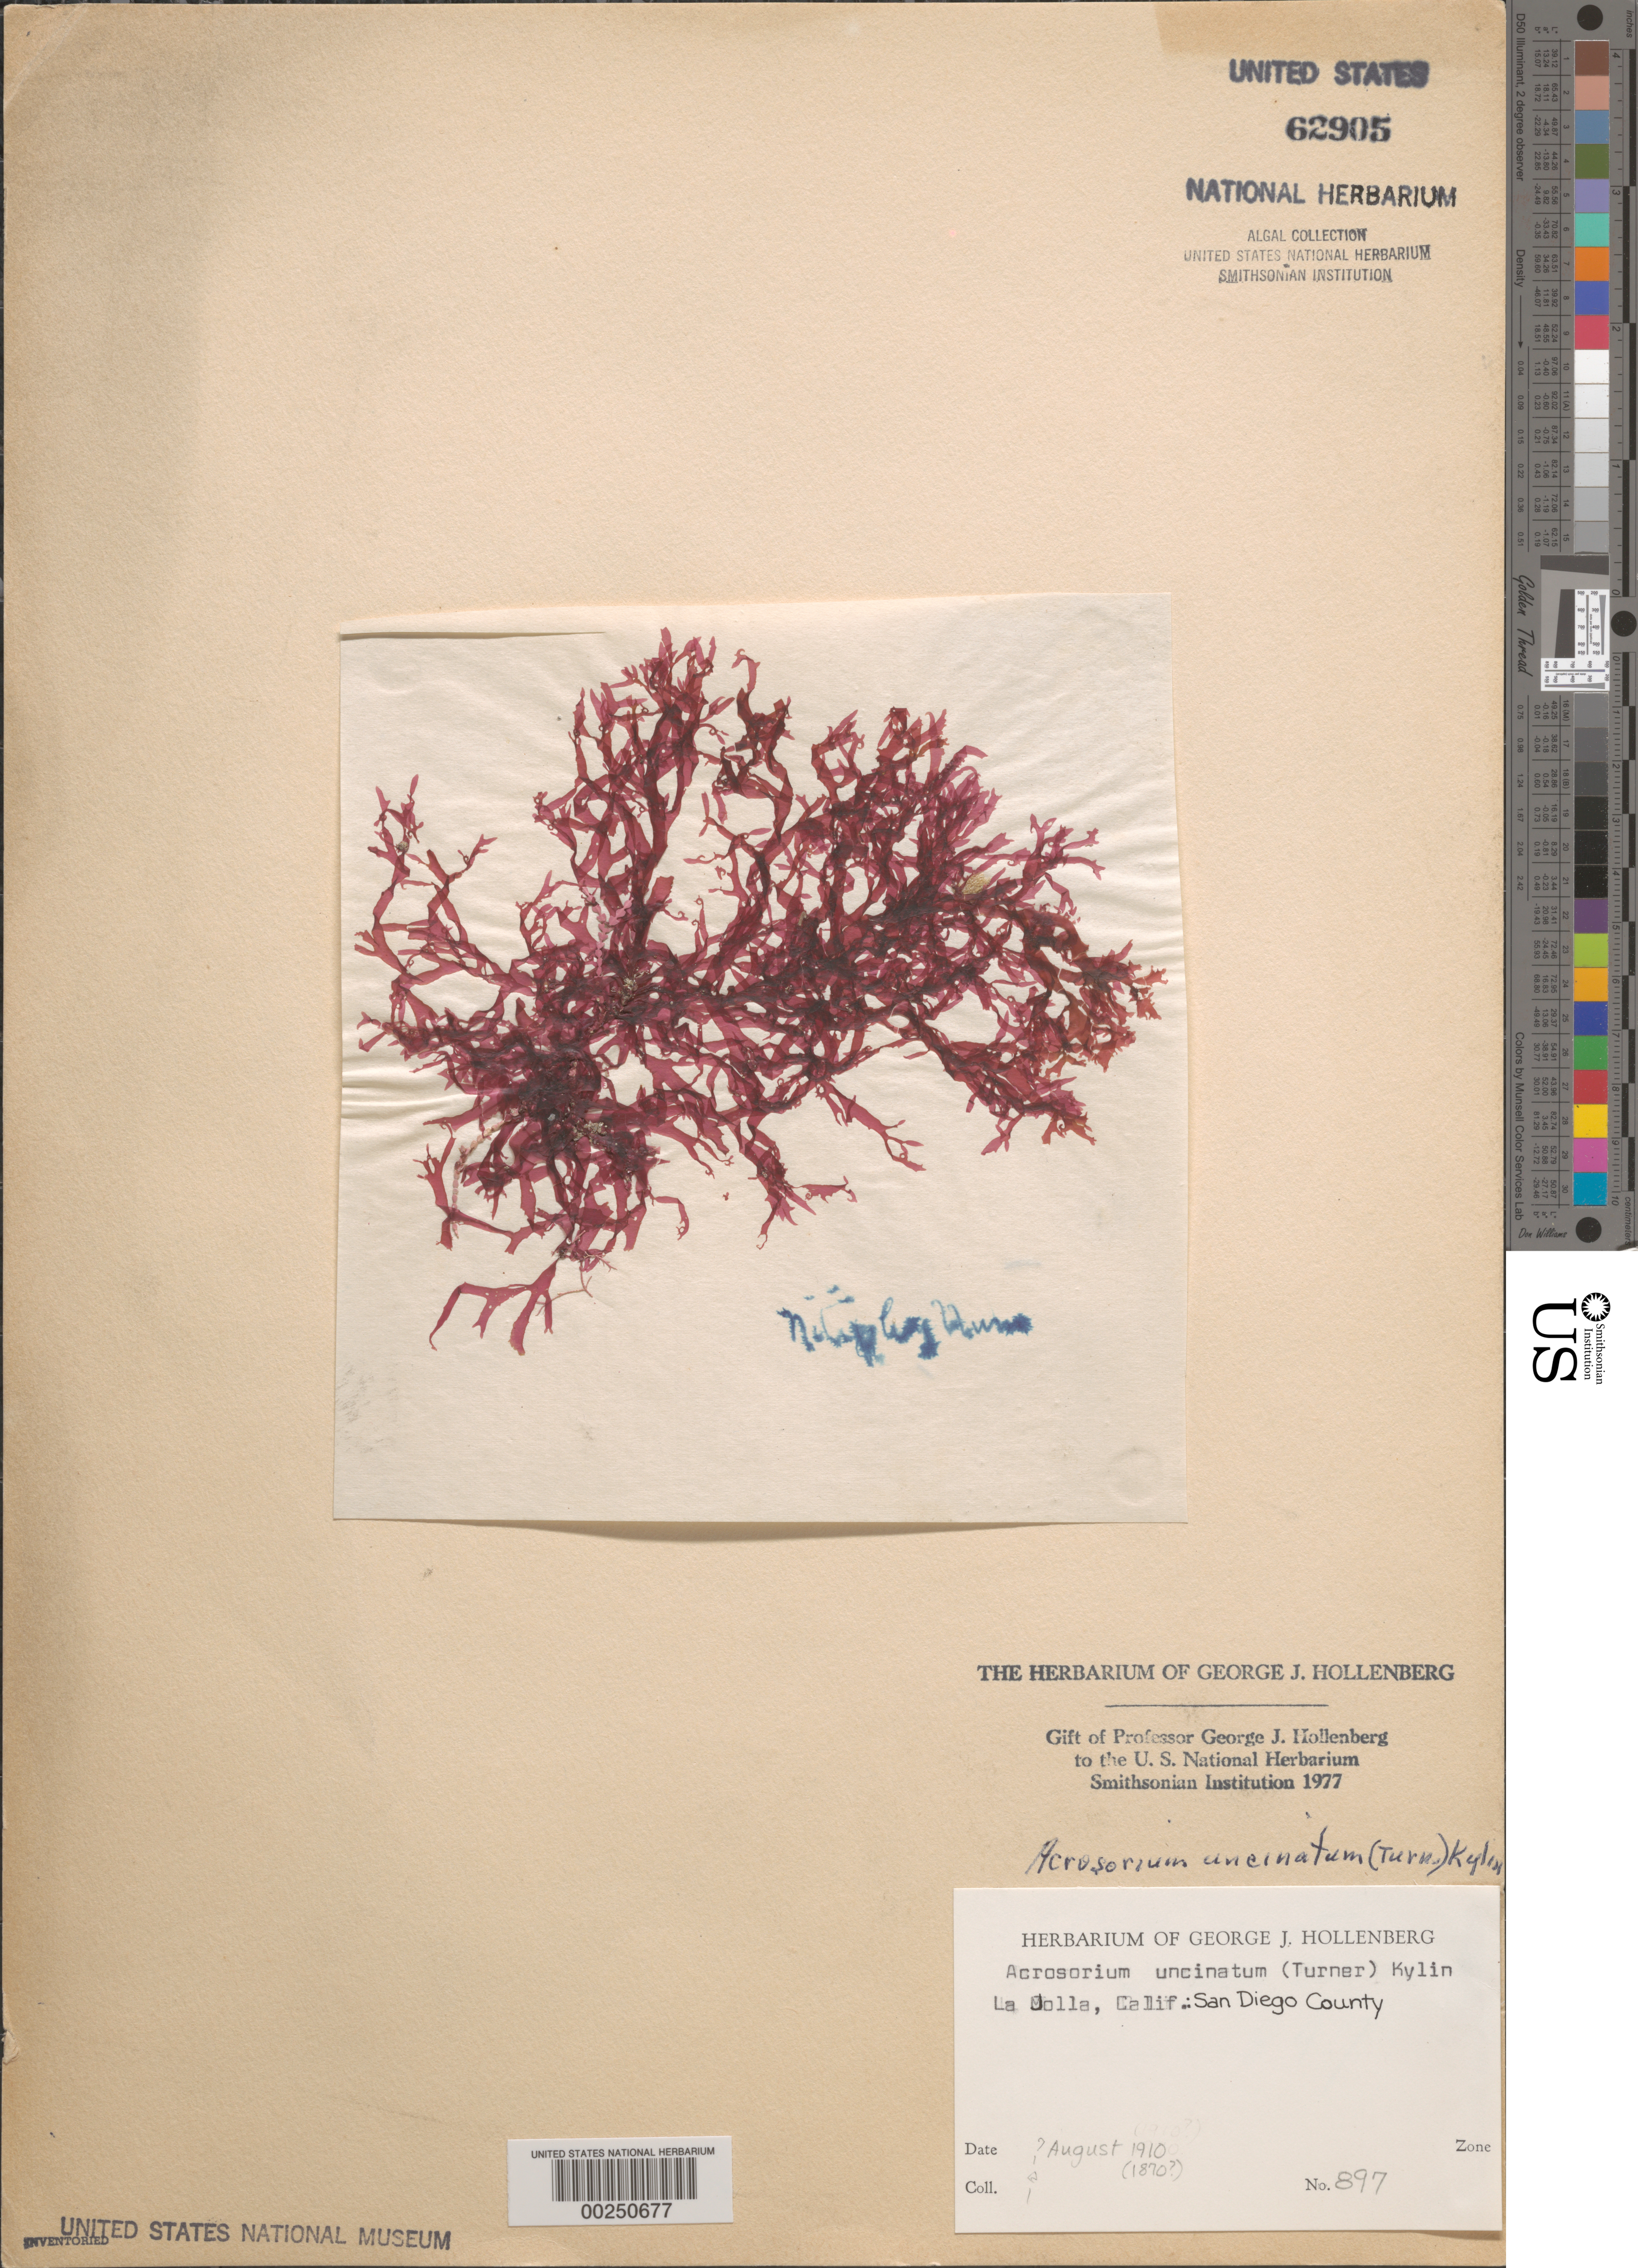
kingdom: Plantae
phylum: Rhodophyta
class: Florideophyceae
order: Ceramiales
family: Delesseriaceae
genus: Cryptopleura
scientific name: Cryptopleura ramosa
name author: (Huds.) L.M. Newton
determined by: Algae name updating Project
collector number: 897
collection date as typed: Aug 1910 OR -- Aug 1870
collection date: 1870-08 or 1910-08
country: United States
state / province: California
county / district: San Diego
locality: La Jolla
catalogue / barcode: US 62905